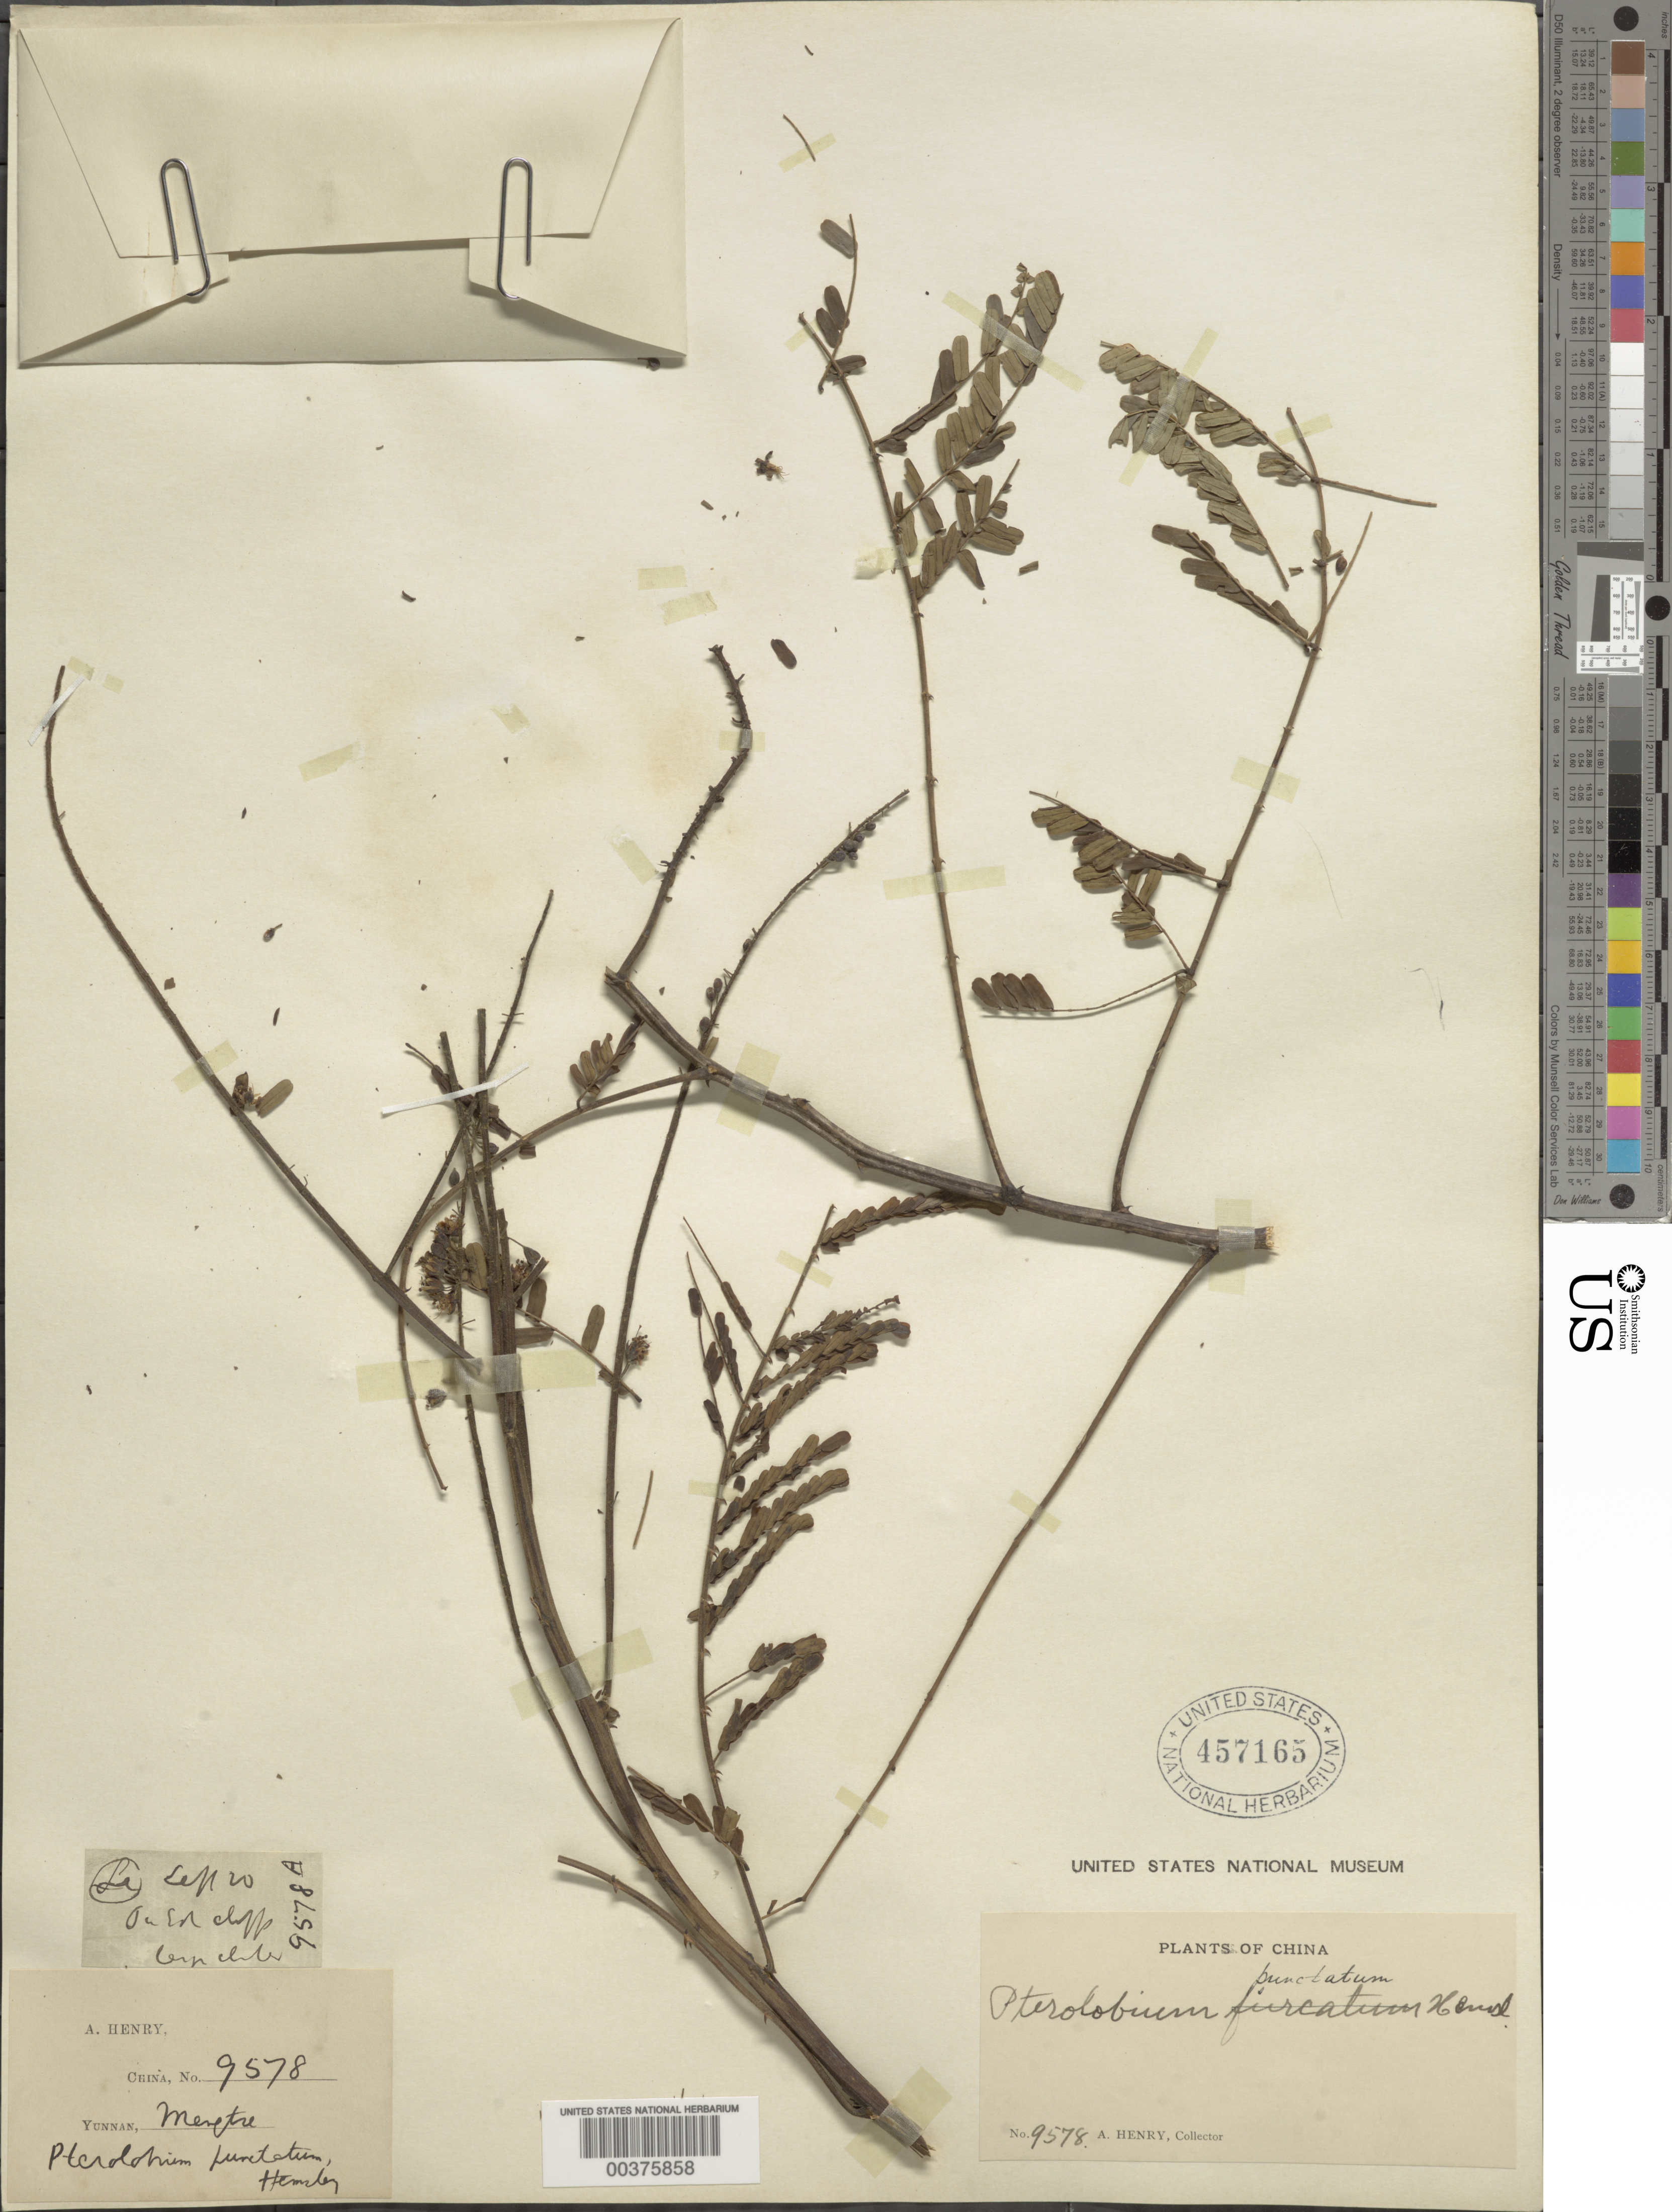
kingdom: Plantae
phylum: Tracheophyta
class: Magnoliopsida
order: Fabales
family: Fabaceae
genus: Pterolobium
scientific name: Pterolobium punctatum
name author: Hemsl.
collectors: A. Henry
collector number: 9578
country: China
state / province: Yunnan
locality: Mengtze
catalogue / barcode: US 457165